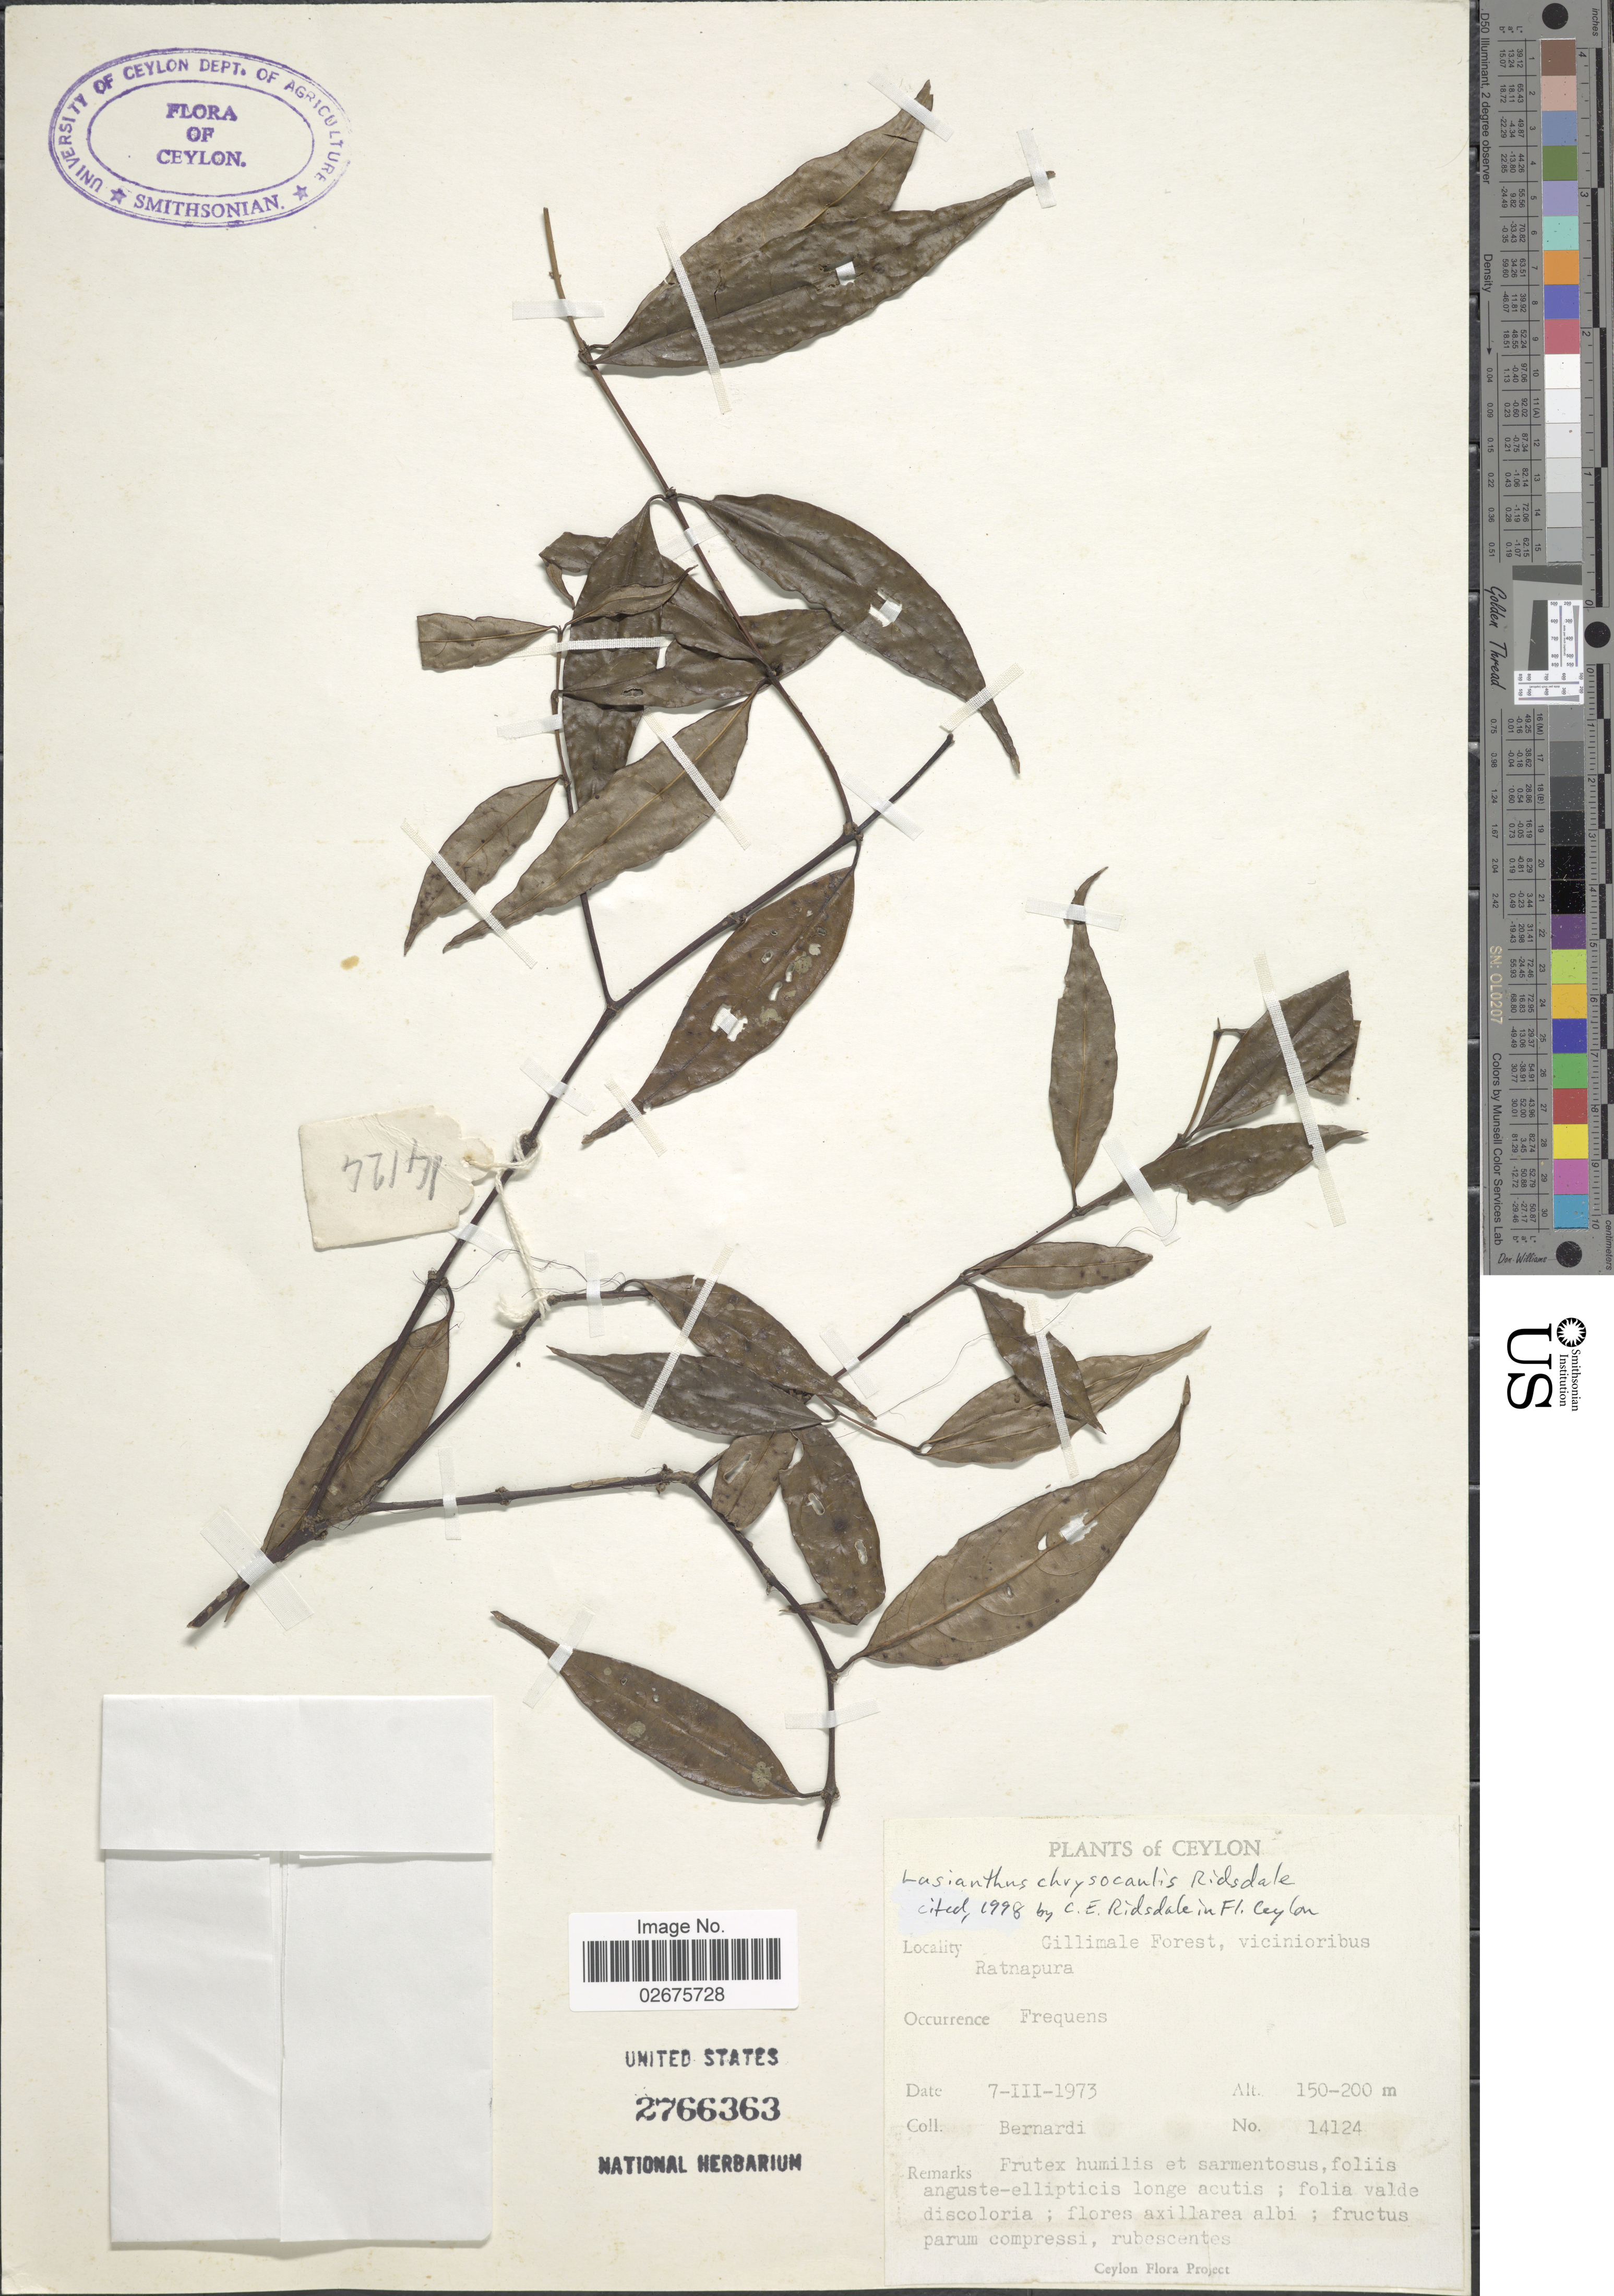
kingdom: Plantae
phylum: Tracheophyta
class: Magnoliopsida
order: Gentianales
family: Rubiaceae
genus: Lasianthus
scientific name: Lasianthus chrysocaulis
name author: Ridsdale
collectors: Bernardi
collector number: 14124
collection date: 1973-03-07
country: Sri Lanka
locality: Ceylon, Gillimale Forest, vicinioribus Ratnapura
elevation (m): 150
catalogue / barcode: US 2766363